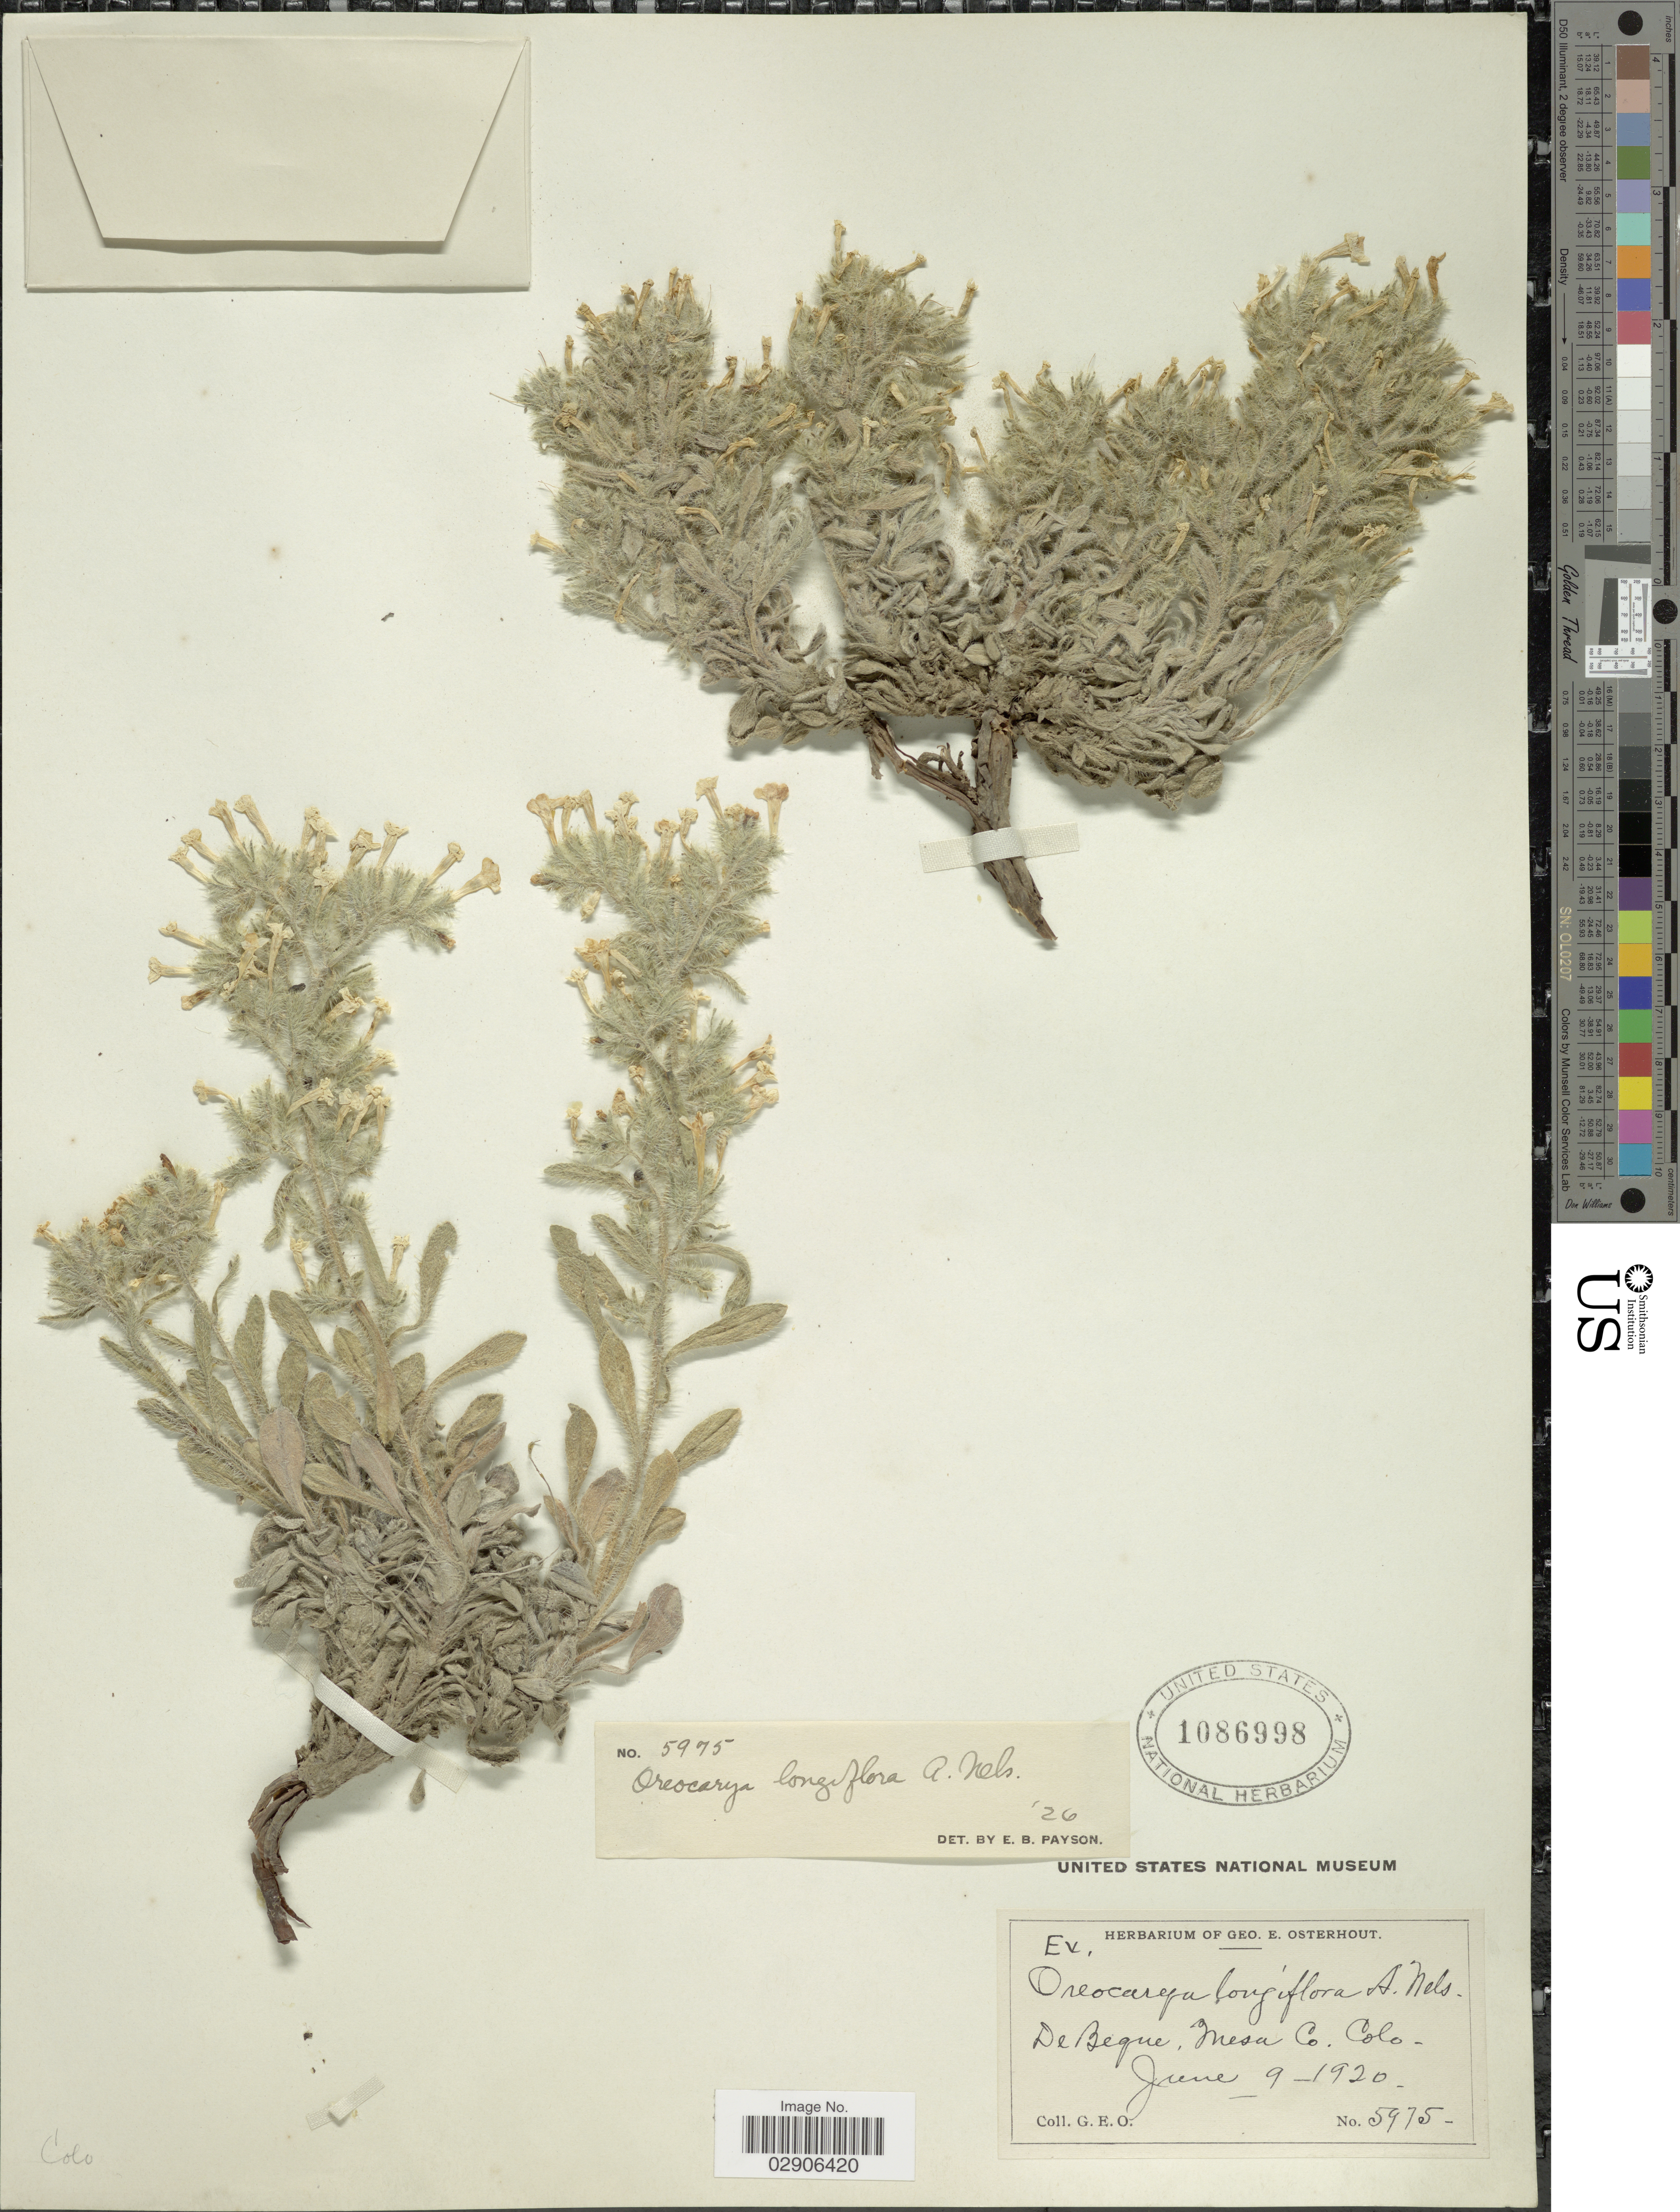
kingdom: Plantae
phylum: Tracheophyta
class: Magnoliopsida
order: Boraginales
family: Boraginaceae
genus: Oreocarya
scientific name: Oreocarya longiflora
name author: A. Nelson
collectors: G. Osterhout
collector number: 5975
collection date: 1920-06-09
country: United States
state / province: Colorado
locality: De Beque, Mesa Co.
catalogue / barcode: US 1086998